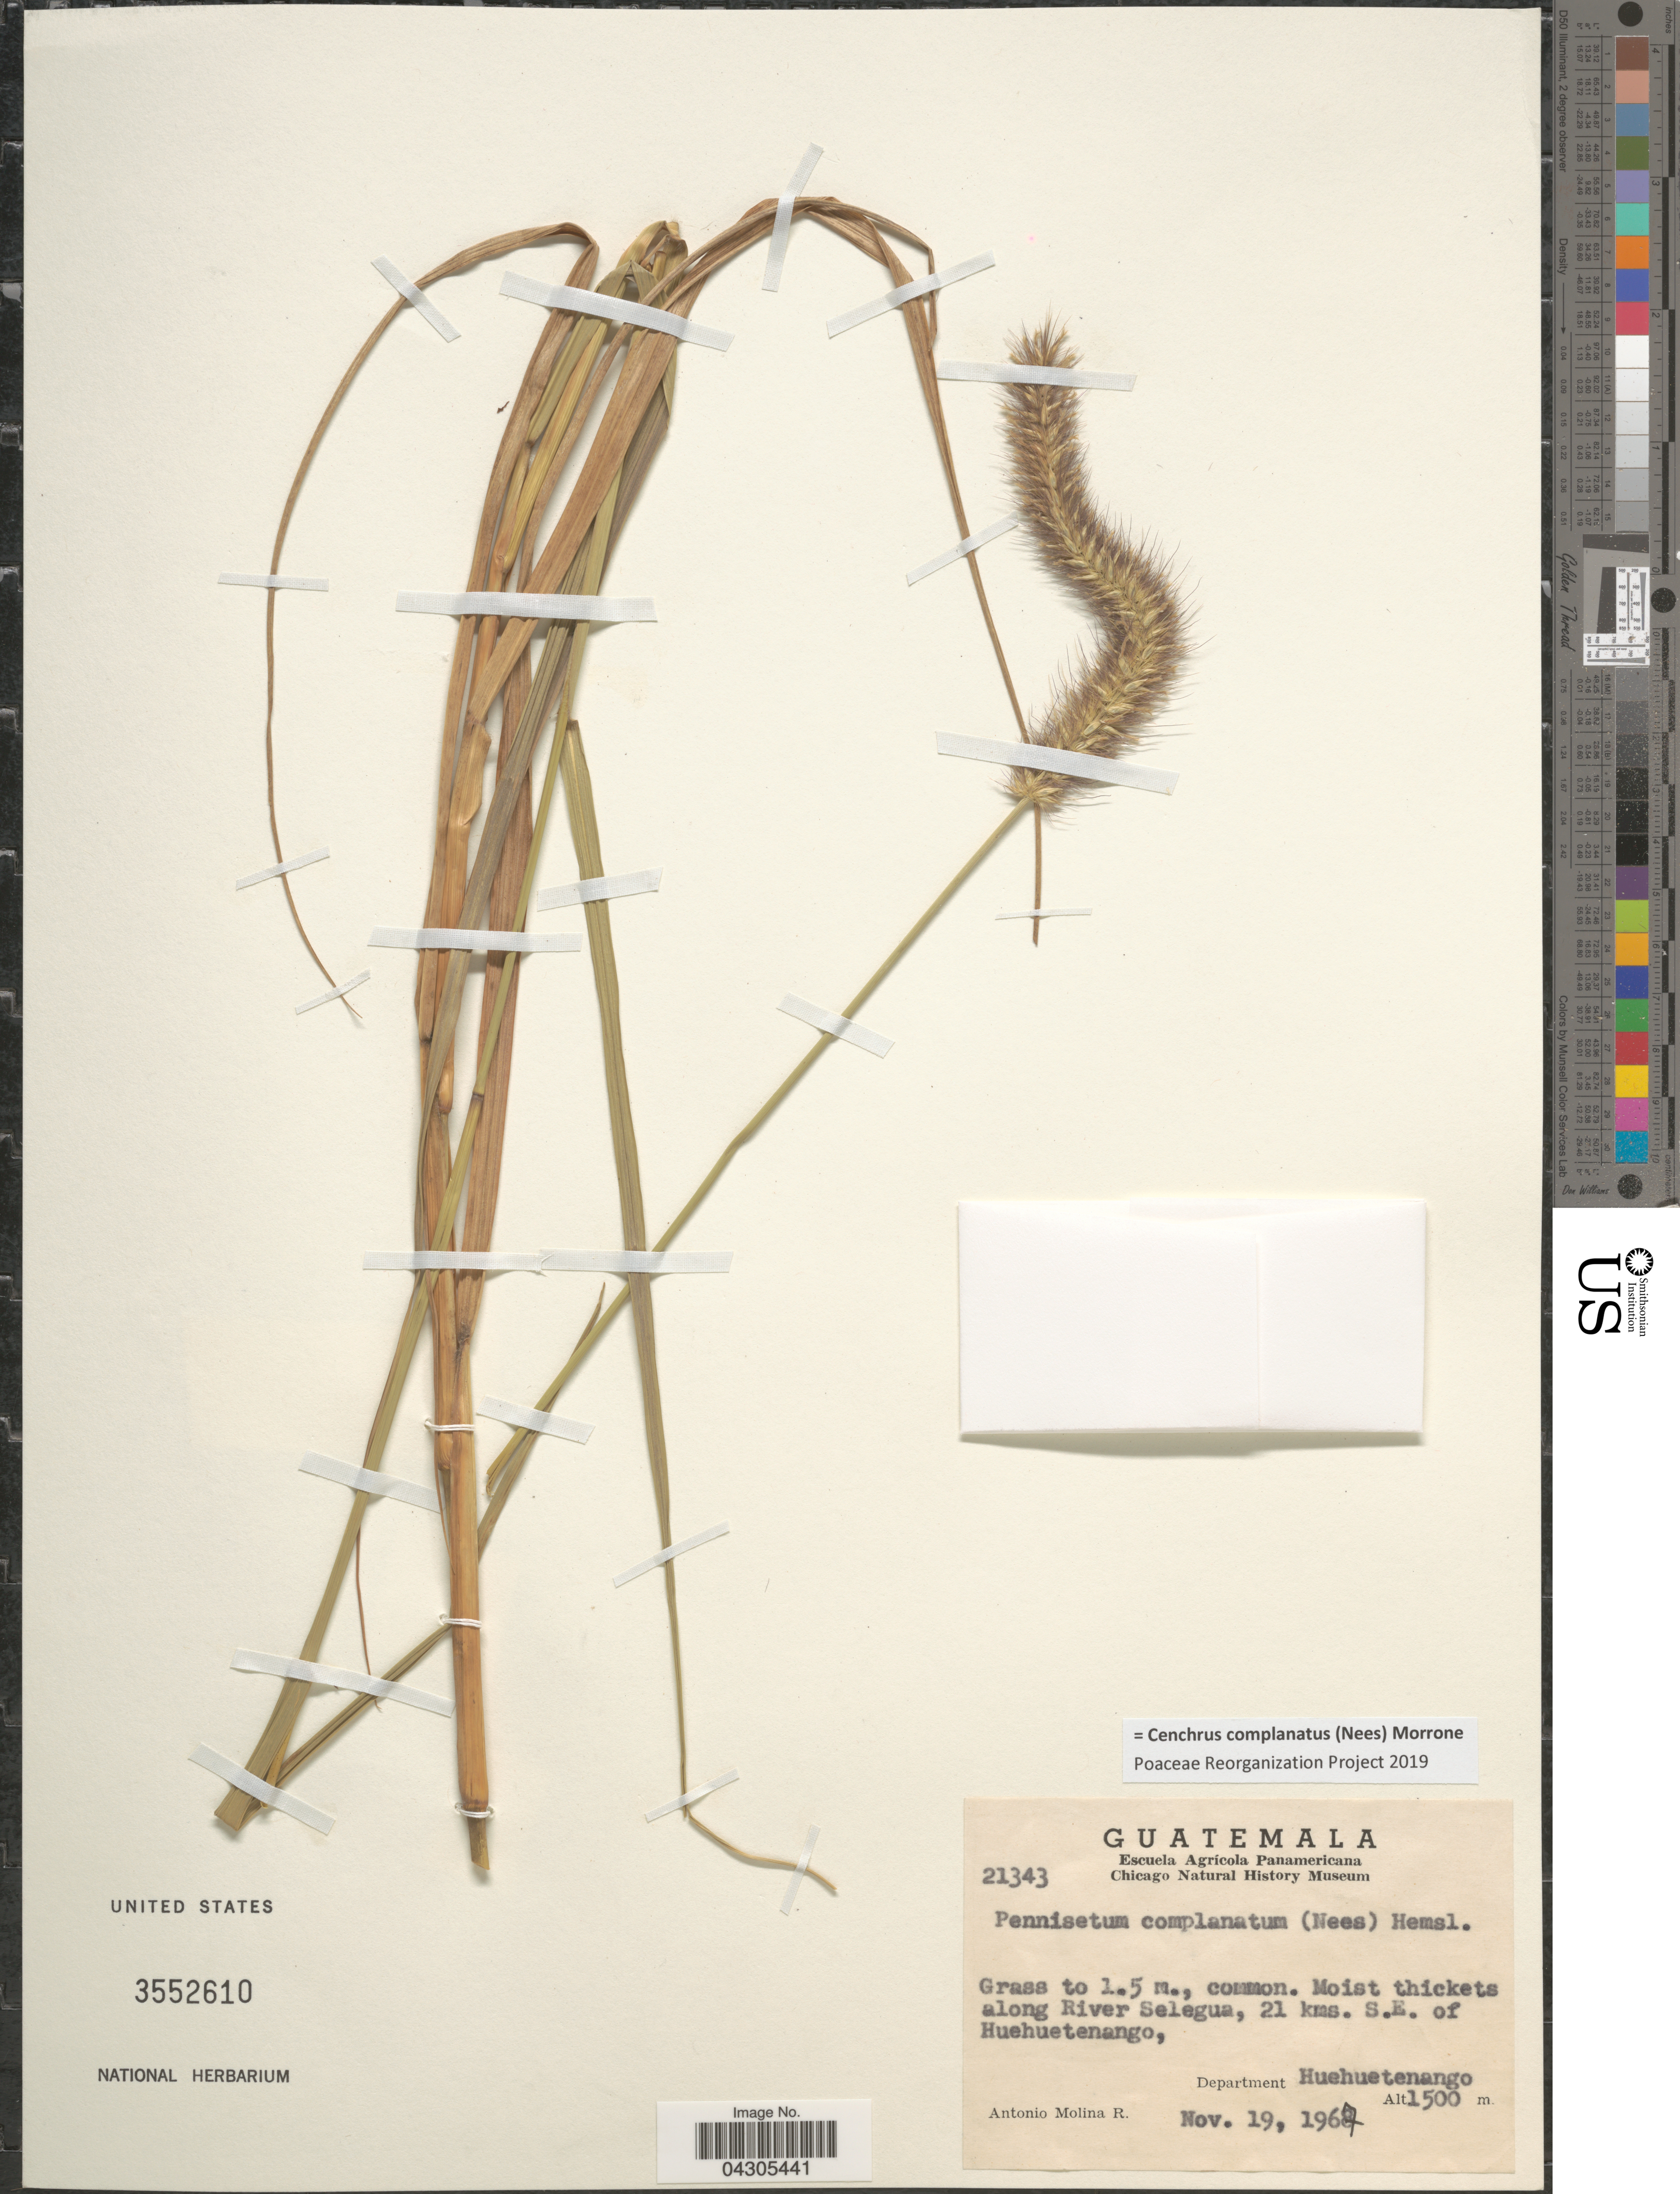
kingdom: Plantae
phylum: Tracheophyta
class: Liliopsida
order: Poales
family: Poaceae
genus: Cenchrus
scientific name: Cenchrus complanatus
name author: (Nees) Morrone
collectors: A. Molina R.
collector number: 21343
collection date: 1967-11-19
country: Guatemala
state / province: Huehuetenango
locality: Moist thickets along River Selegua, 21 kms. S.E. of Huehuetenango, Department Huehuetenango.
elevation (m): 1500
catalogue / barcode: US 3552610